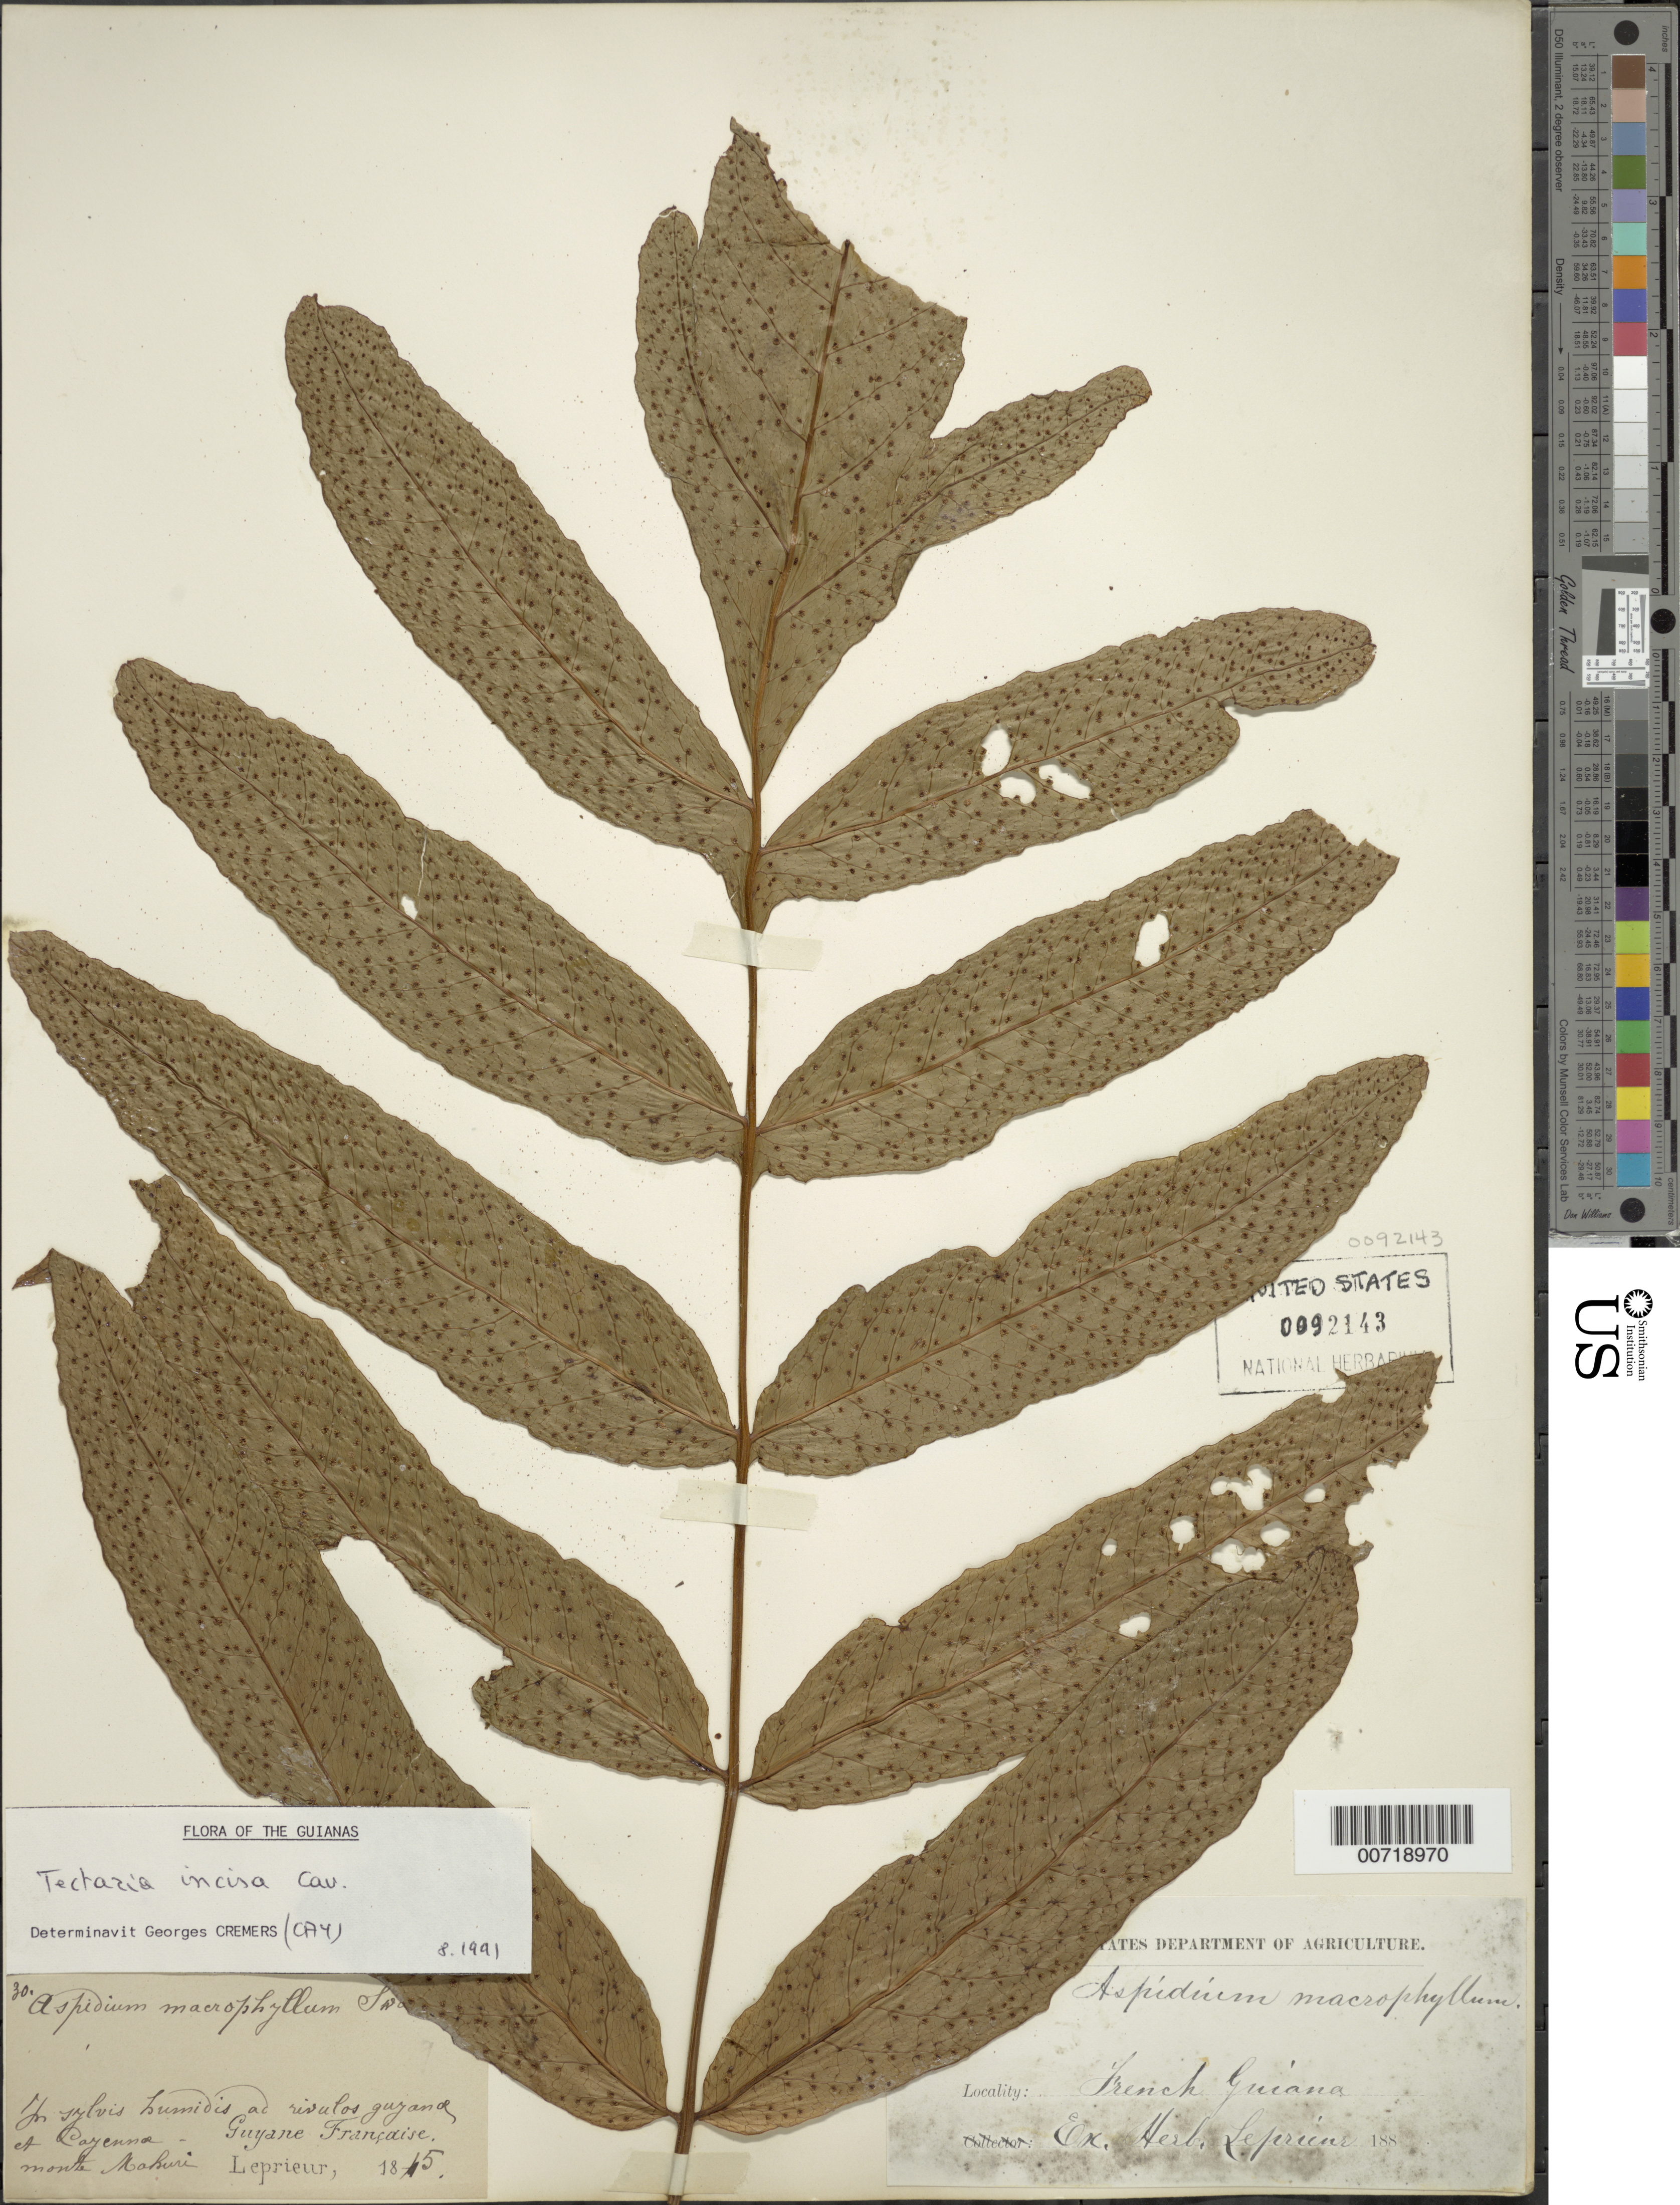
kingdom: Plantae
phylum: Tracheophyta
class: Polypodiopsida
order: Polypodiales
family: Tectariaceae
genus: Tectaria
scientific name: Tectaria incisa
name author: Cav.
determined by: Cremers, Georges A.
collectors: F. M. R. Leprieur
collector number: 30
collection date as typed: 1845 ?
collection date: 1845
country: French Guiana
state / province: Cayenne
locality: Cayenne-Monts Mahuri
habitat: Sylvis humidis ad rivulos guyana et Cayenne-Monts Mahuri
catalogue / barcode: US 92143